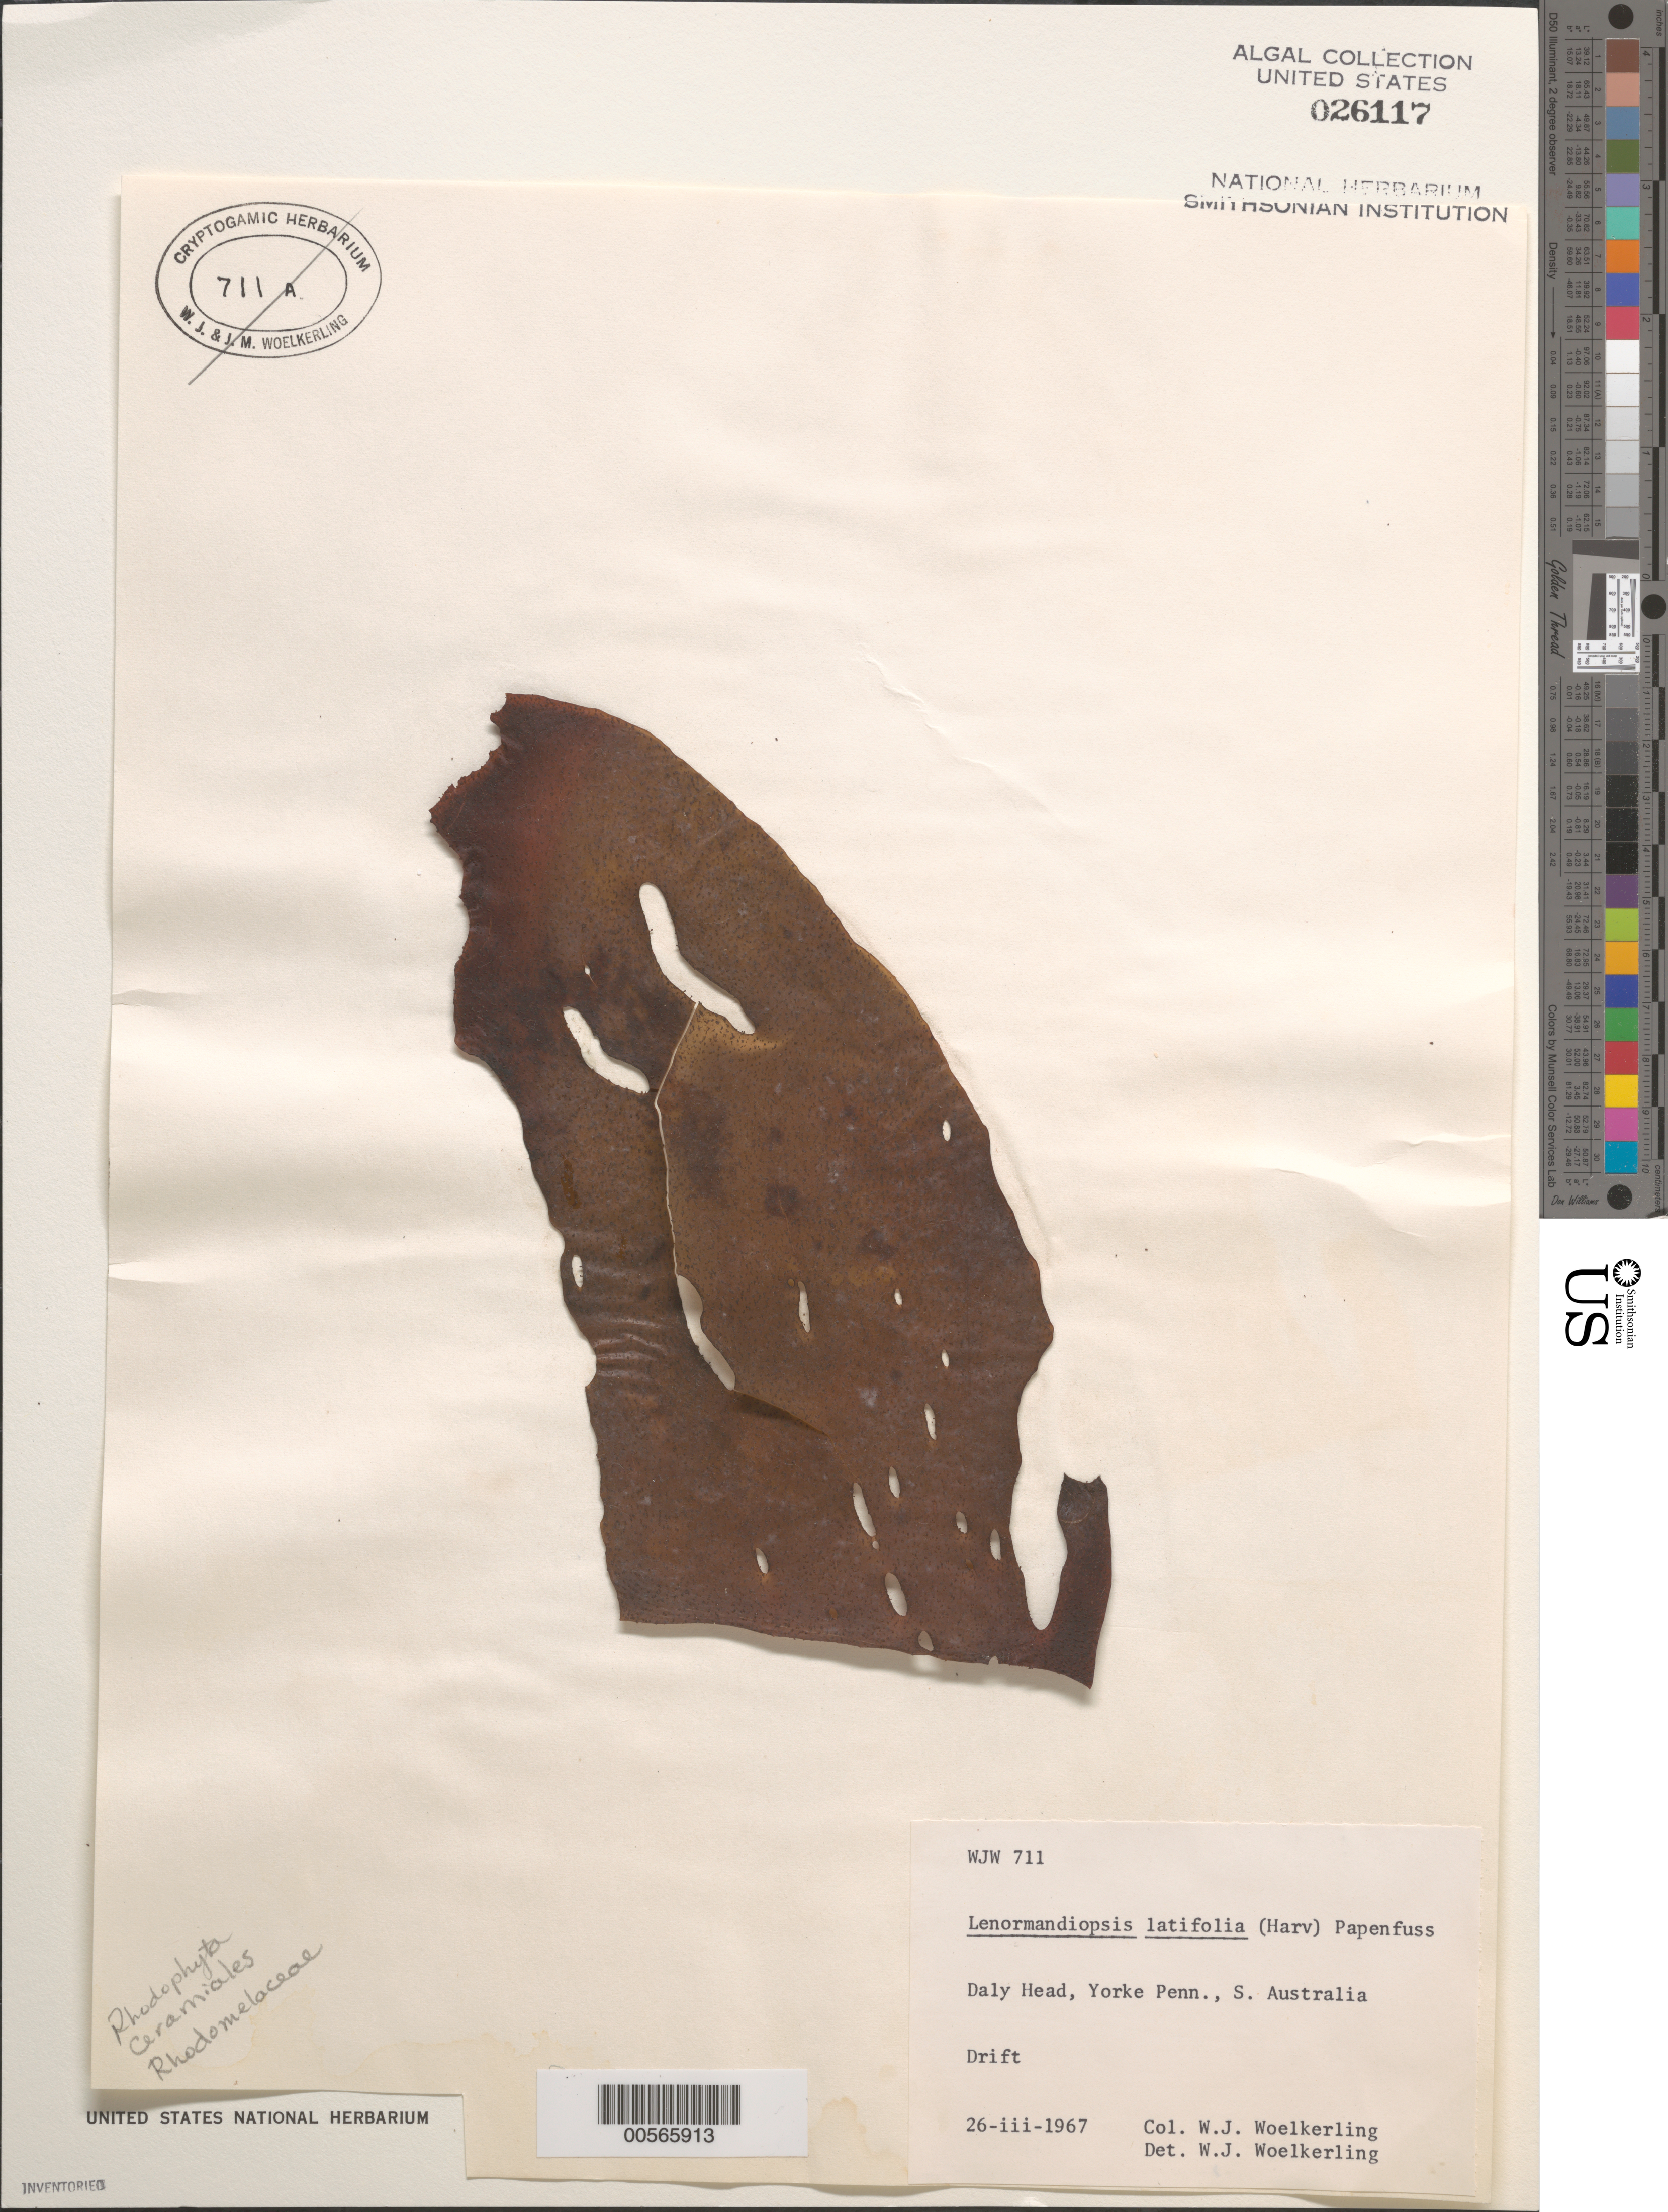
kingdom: Plantae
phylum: Rhodophyta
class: Florideophyceae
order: Ceramiales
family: Rhodomelaceae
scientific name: Lenormandia latifolia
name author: Harvey &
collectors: W. Woelkerling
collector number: WJW 711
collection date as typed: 26 Mar 1967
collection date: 1967-03-26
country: Australia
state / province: South Australia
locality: Daly Head, Yorke Peninsula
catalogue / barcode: US 26117